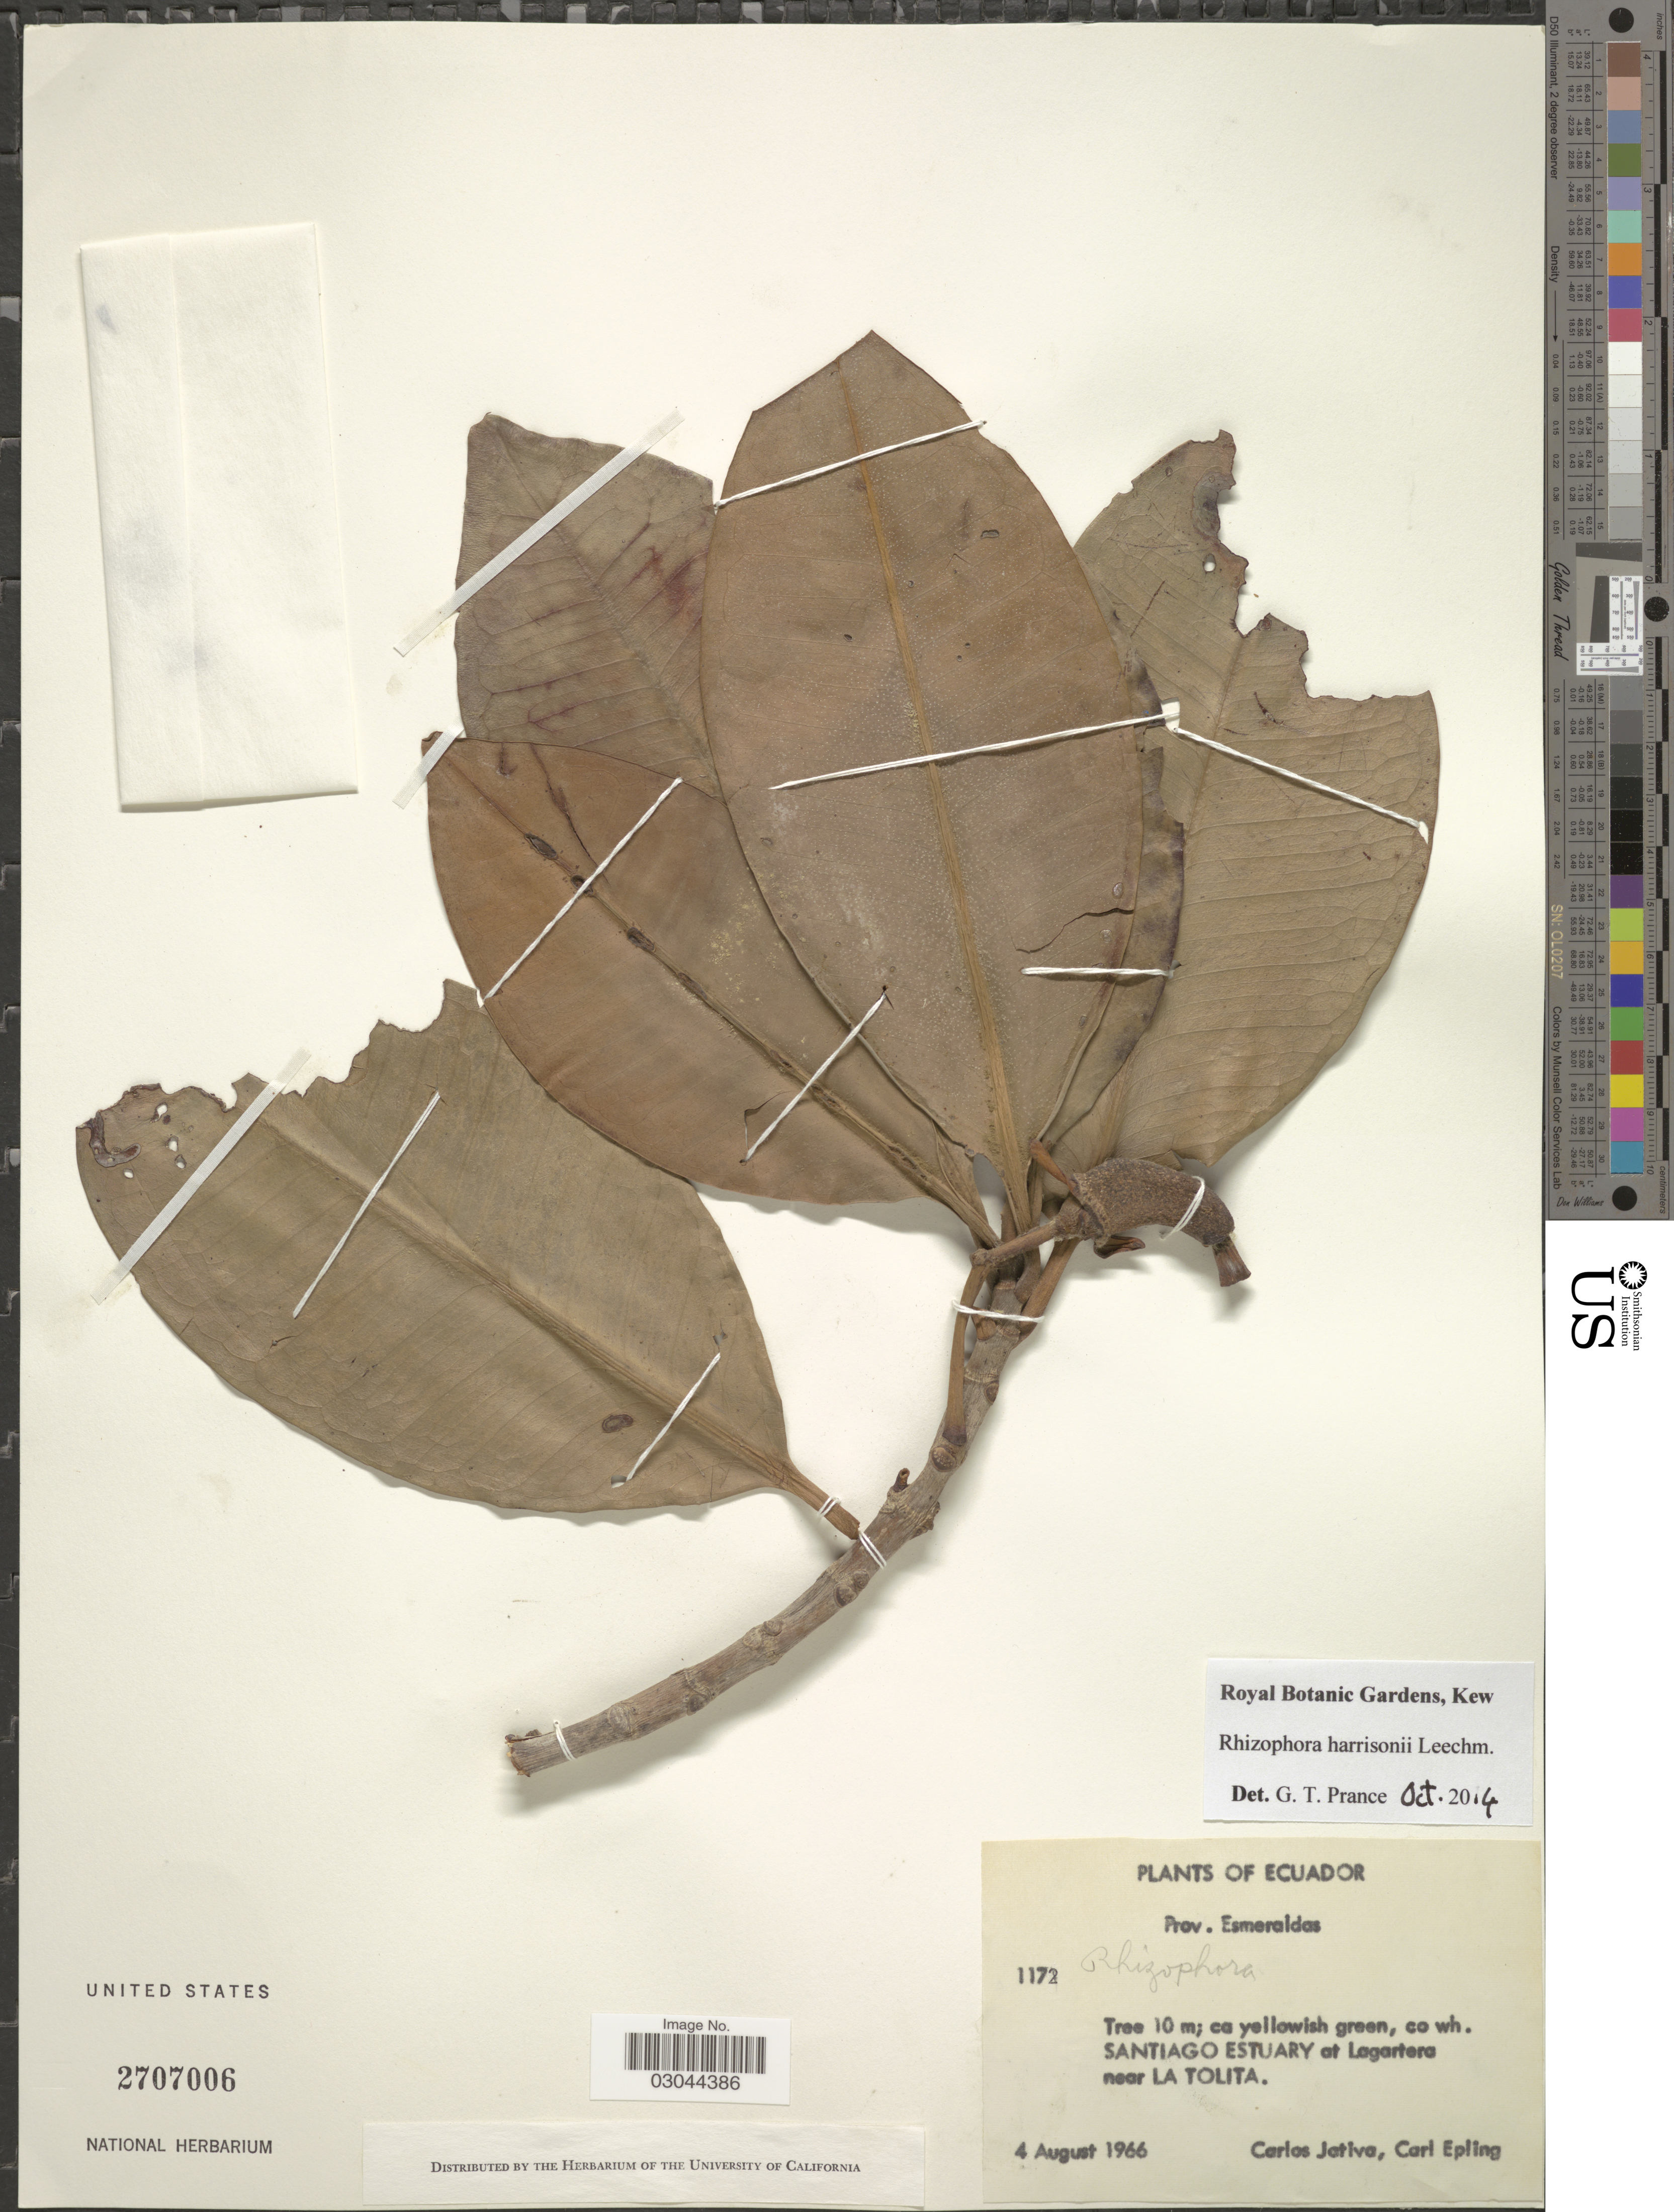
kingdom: Plantae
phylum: Tracheophyta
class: Magnoliopsida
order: Malpighiales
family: Rhizophoraceae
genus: Rhizophora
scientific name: Rhizophora harrisonii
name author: Leechm.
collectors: C. D. Játiva & C. C. Epling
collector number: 1172*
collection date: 1966-08-04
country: Ecuador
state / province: Esmeraldas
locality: Prov. Esmeraldas. Santiago Estuary at Lagartera near La Tolita.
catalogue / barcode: US 2707006